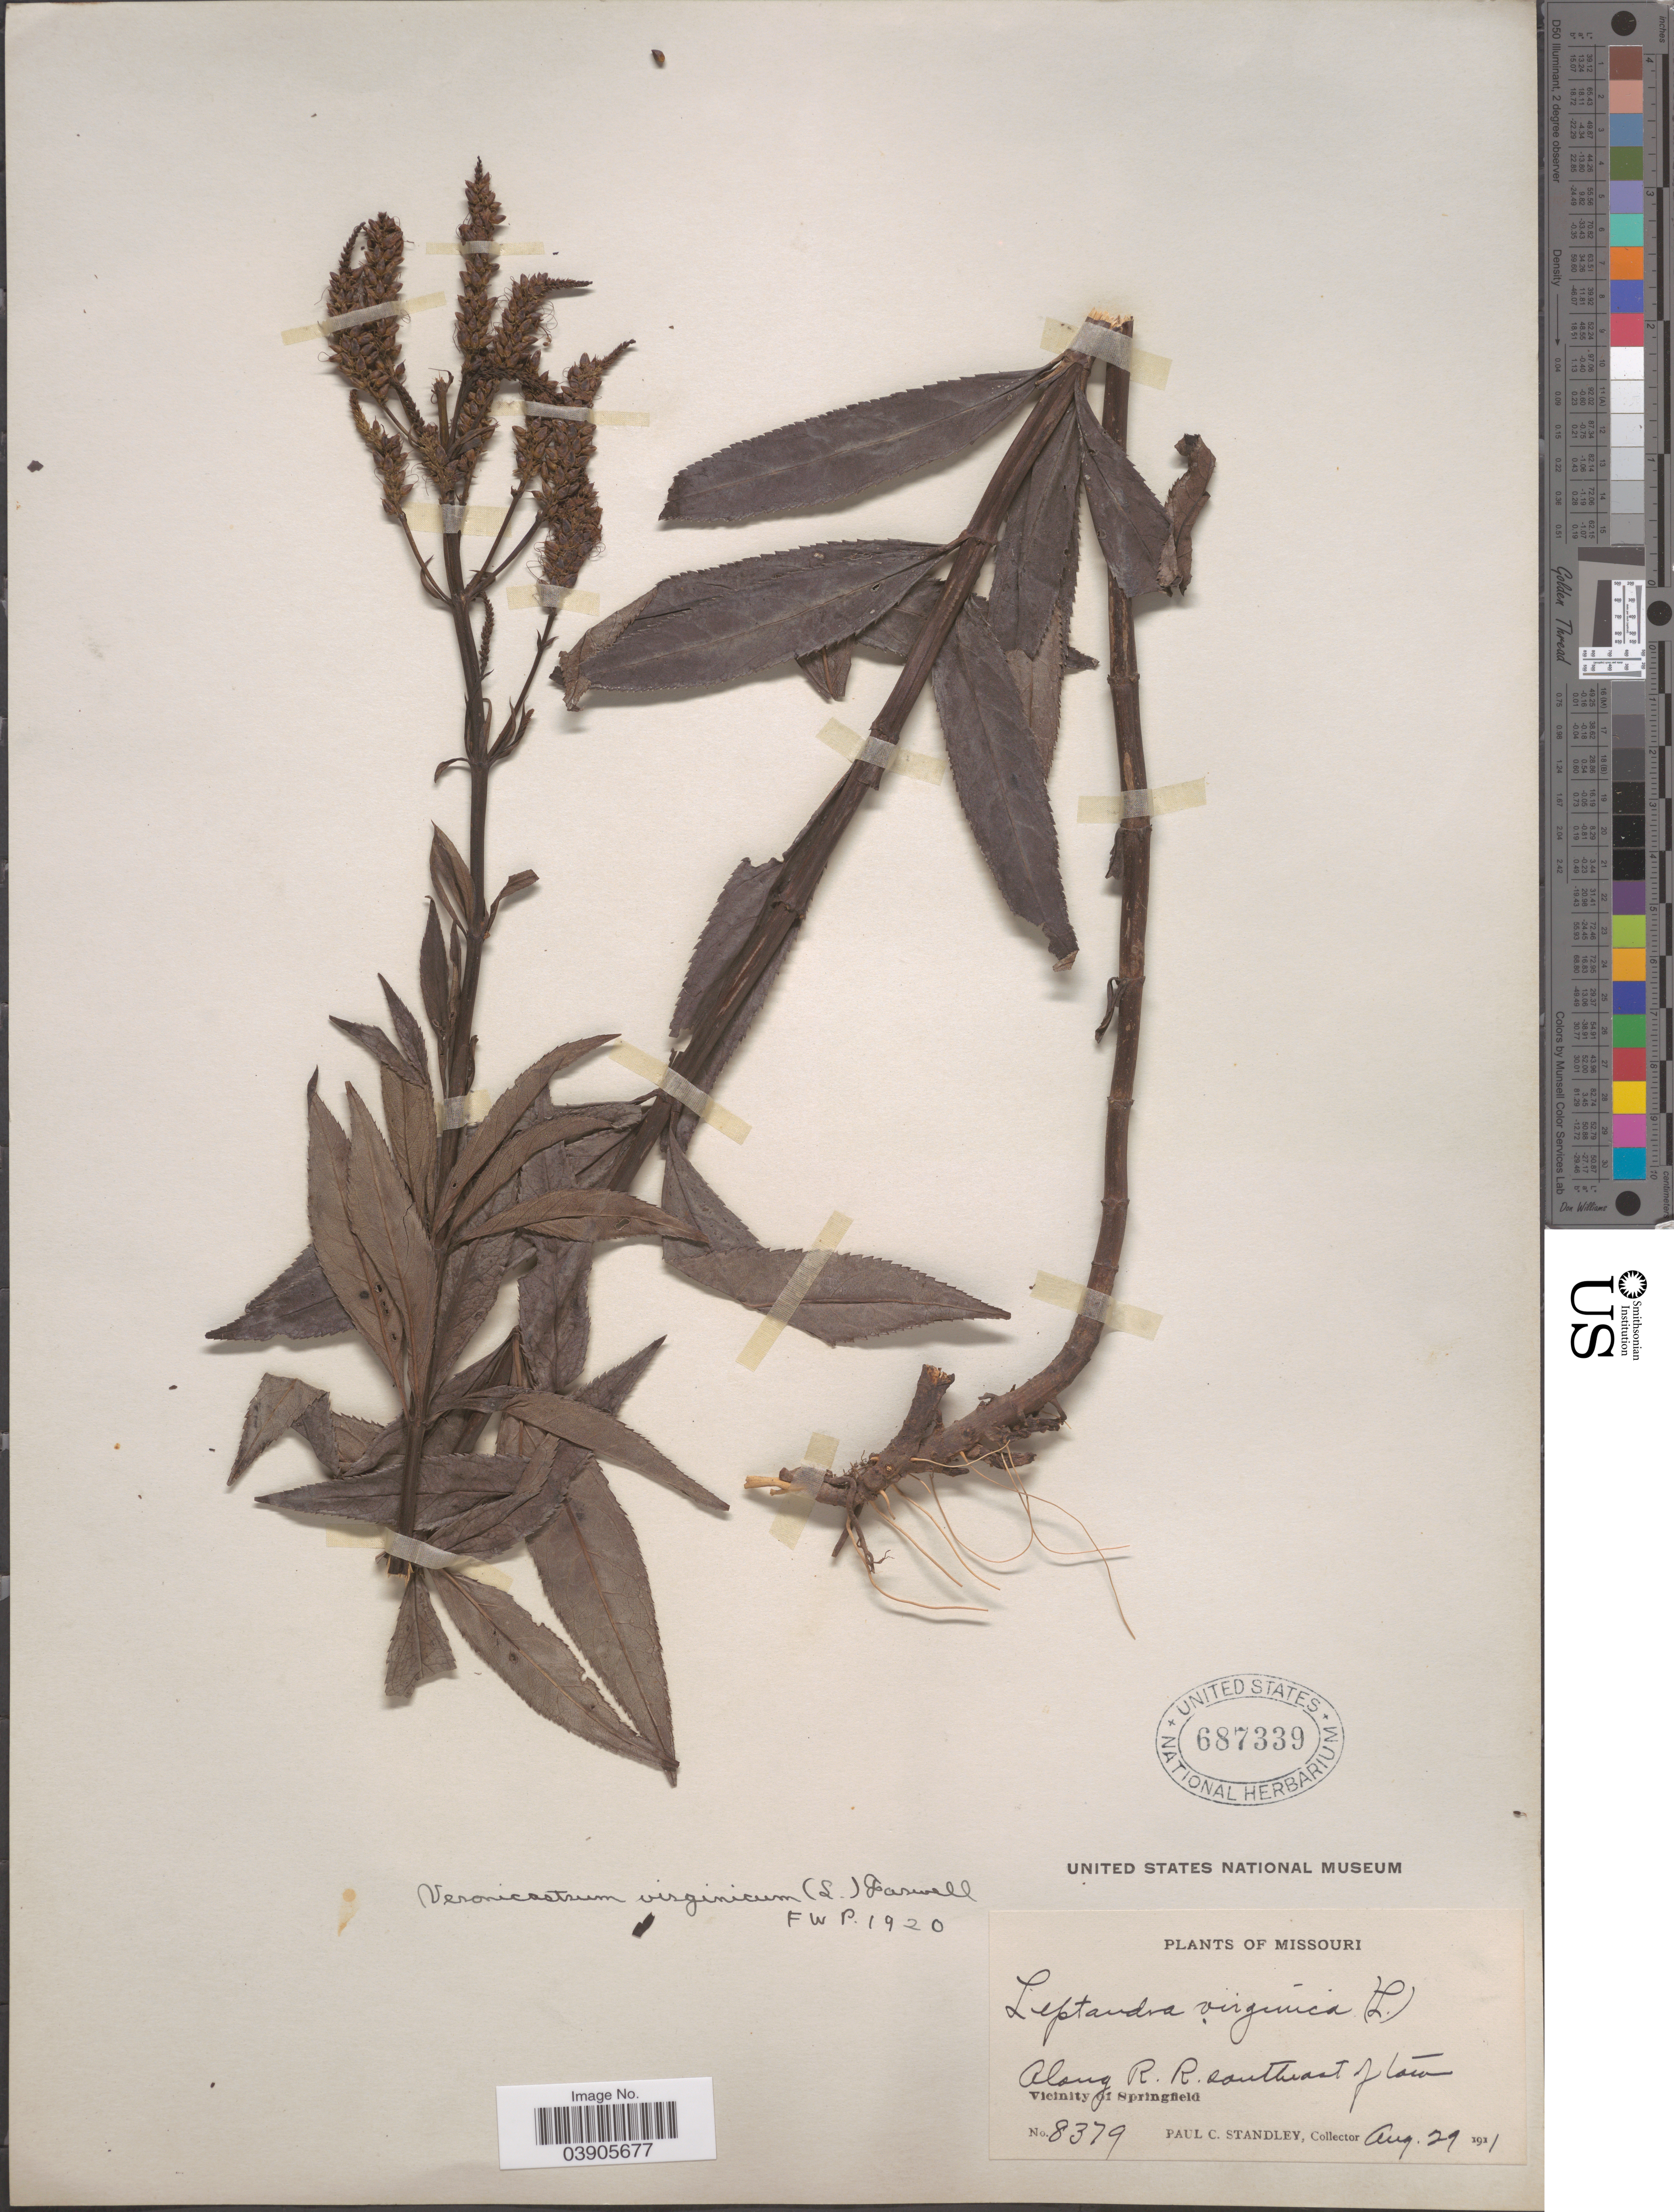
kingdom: Plantae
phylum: Tracheophyta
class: Magnoliopsida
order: Lamiales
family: Plantaginaceae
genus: Veronicastrum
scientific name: Veronicastrum virginicum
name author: (L.) Farw.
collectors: P. C. Standley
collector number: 8379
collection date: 1911-08-29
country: United States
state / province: Missouri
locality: Along R. R. southeast of town. Vicinity of Springfield.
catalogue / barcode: US 687339